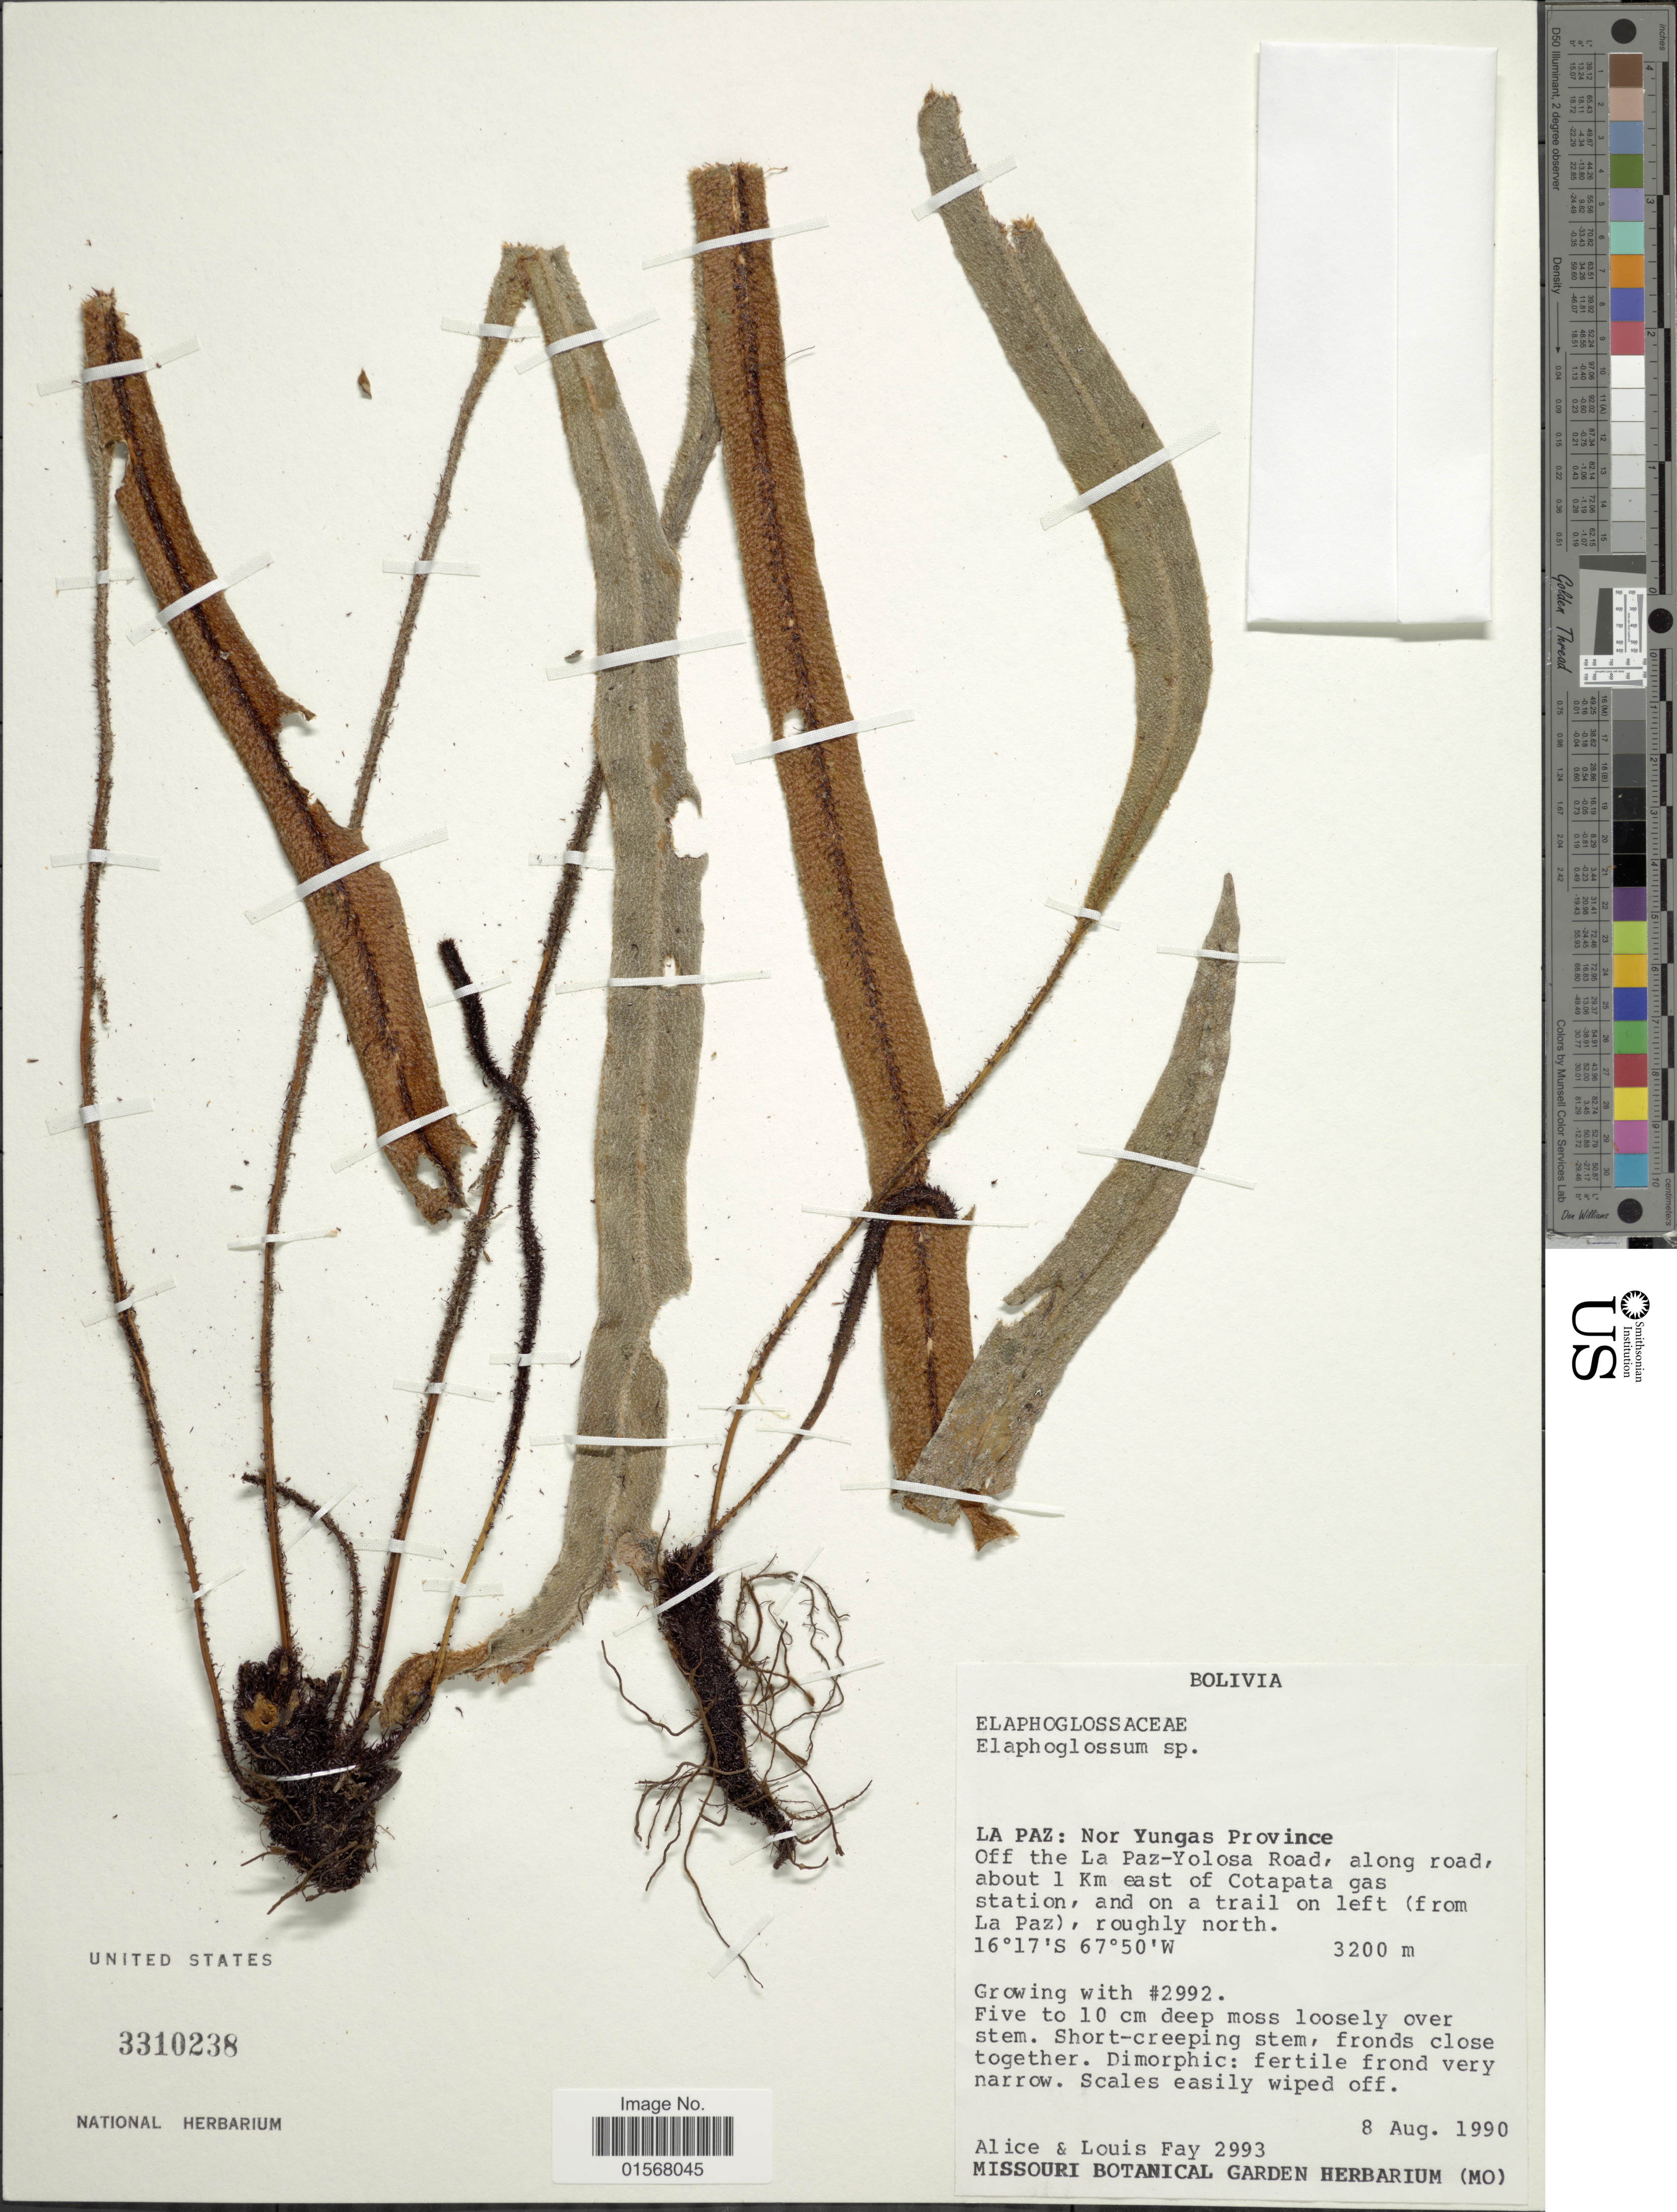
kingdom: Plantae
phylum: Tracheophyta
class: Polypodiopsida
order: Polypodiales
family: Dryopteridaceae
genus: Elaphoglossum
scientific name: Elaphoglossum sp.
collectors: A. Fay & L. Fay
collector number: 2993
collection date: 1990-08-08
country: Bolivia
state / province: La Paz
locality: La Paz: Nor Yungas Province, off the La Paz-Yolosa road, along road, about 1 Km east of Cotapata gas station, and on a trail on left (from La Paz), roughly north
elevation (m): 3200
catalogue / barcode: US 3310238